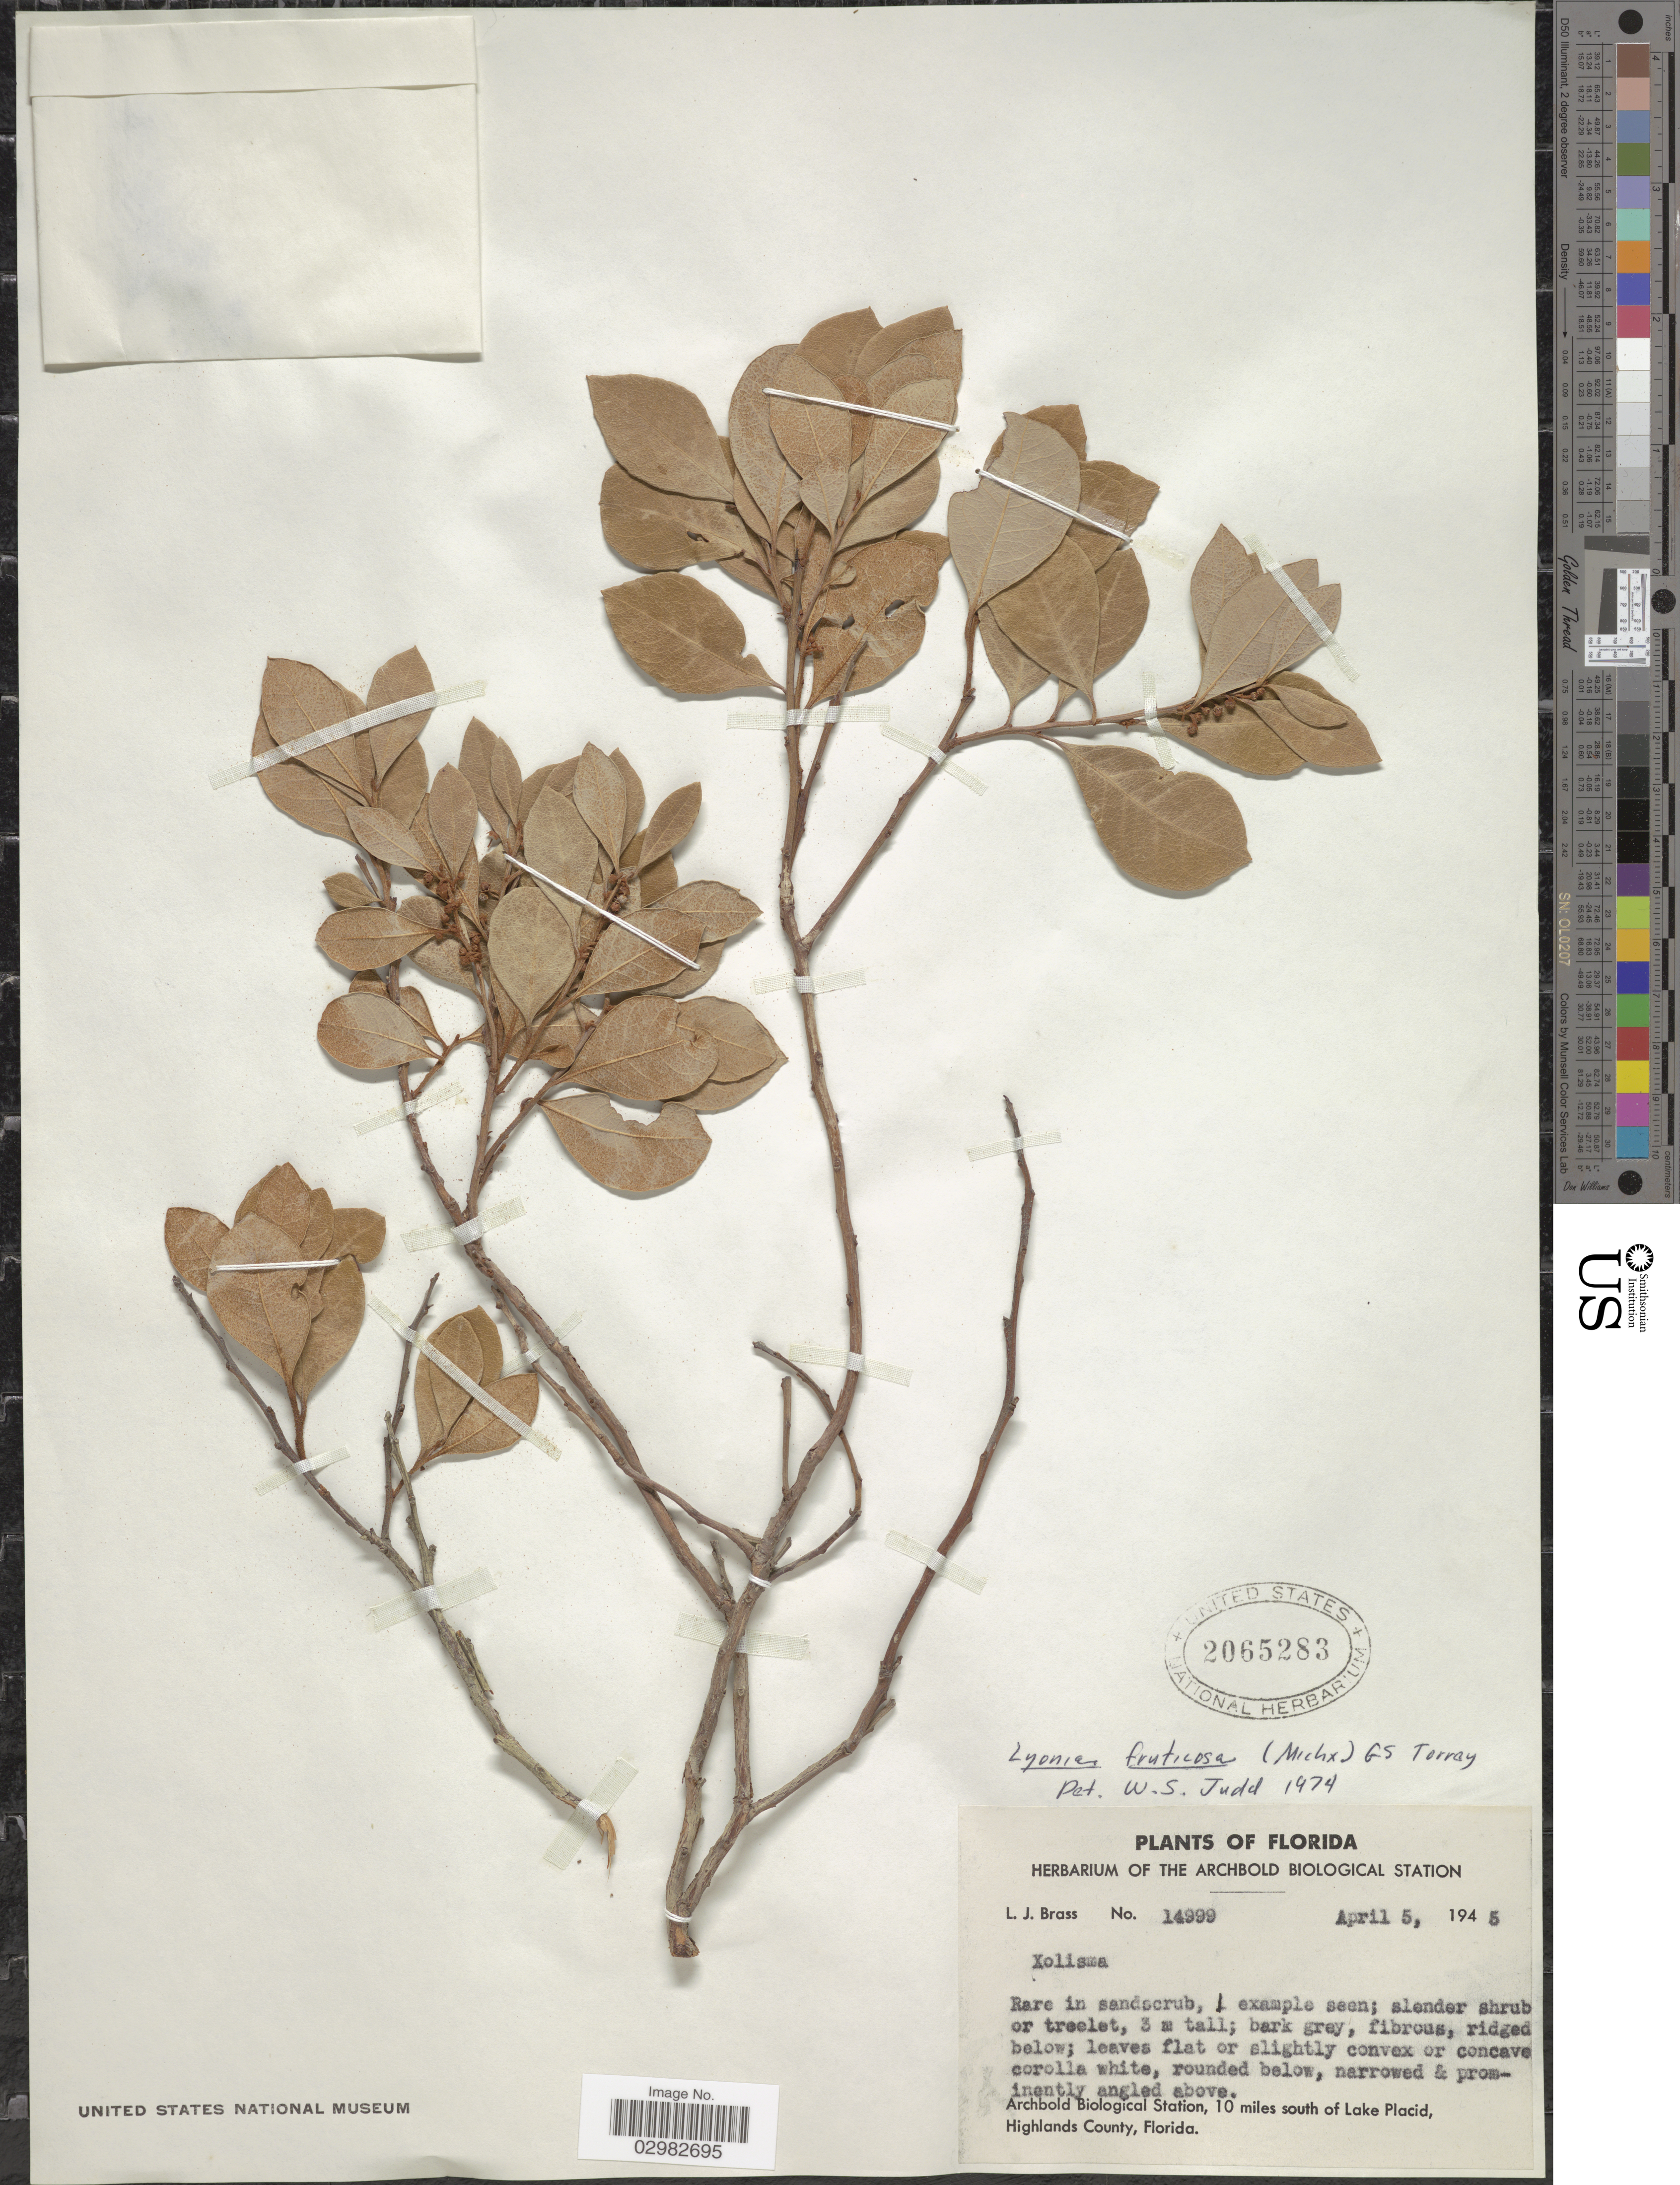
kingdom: Plantae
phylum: Tracheophyta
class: Magnoliopsida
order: Ericales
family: Ericaceae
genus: Lyonia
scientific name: Lyonia fruticosa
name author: (Michx.) G.S. Torr.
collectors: L. J. Brass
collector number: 14999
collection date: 1945-04-05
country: United States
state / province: Florida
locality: Archbold Biological Station, 10 miles south of Lake Placid, Highlands County.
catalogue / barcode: US 2065283